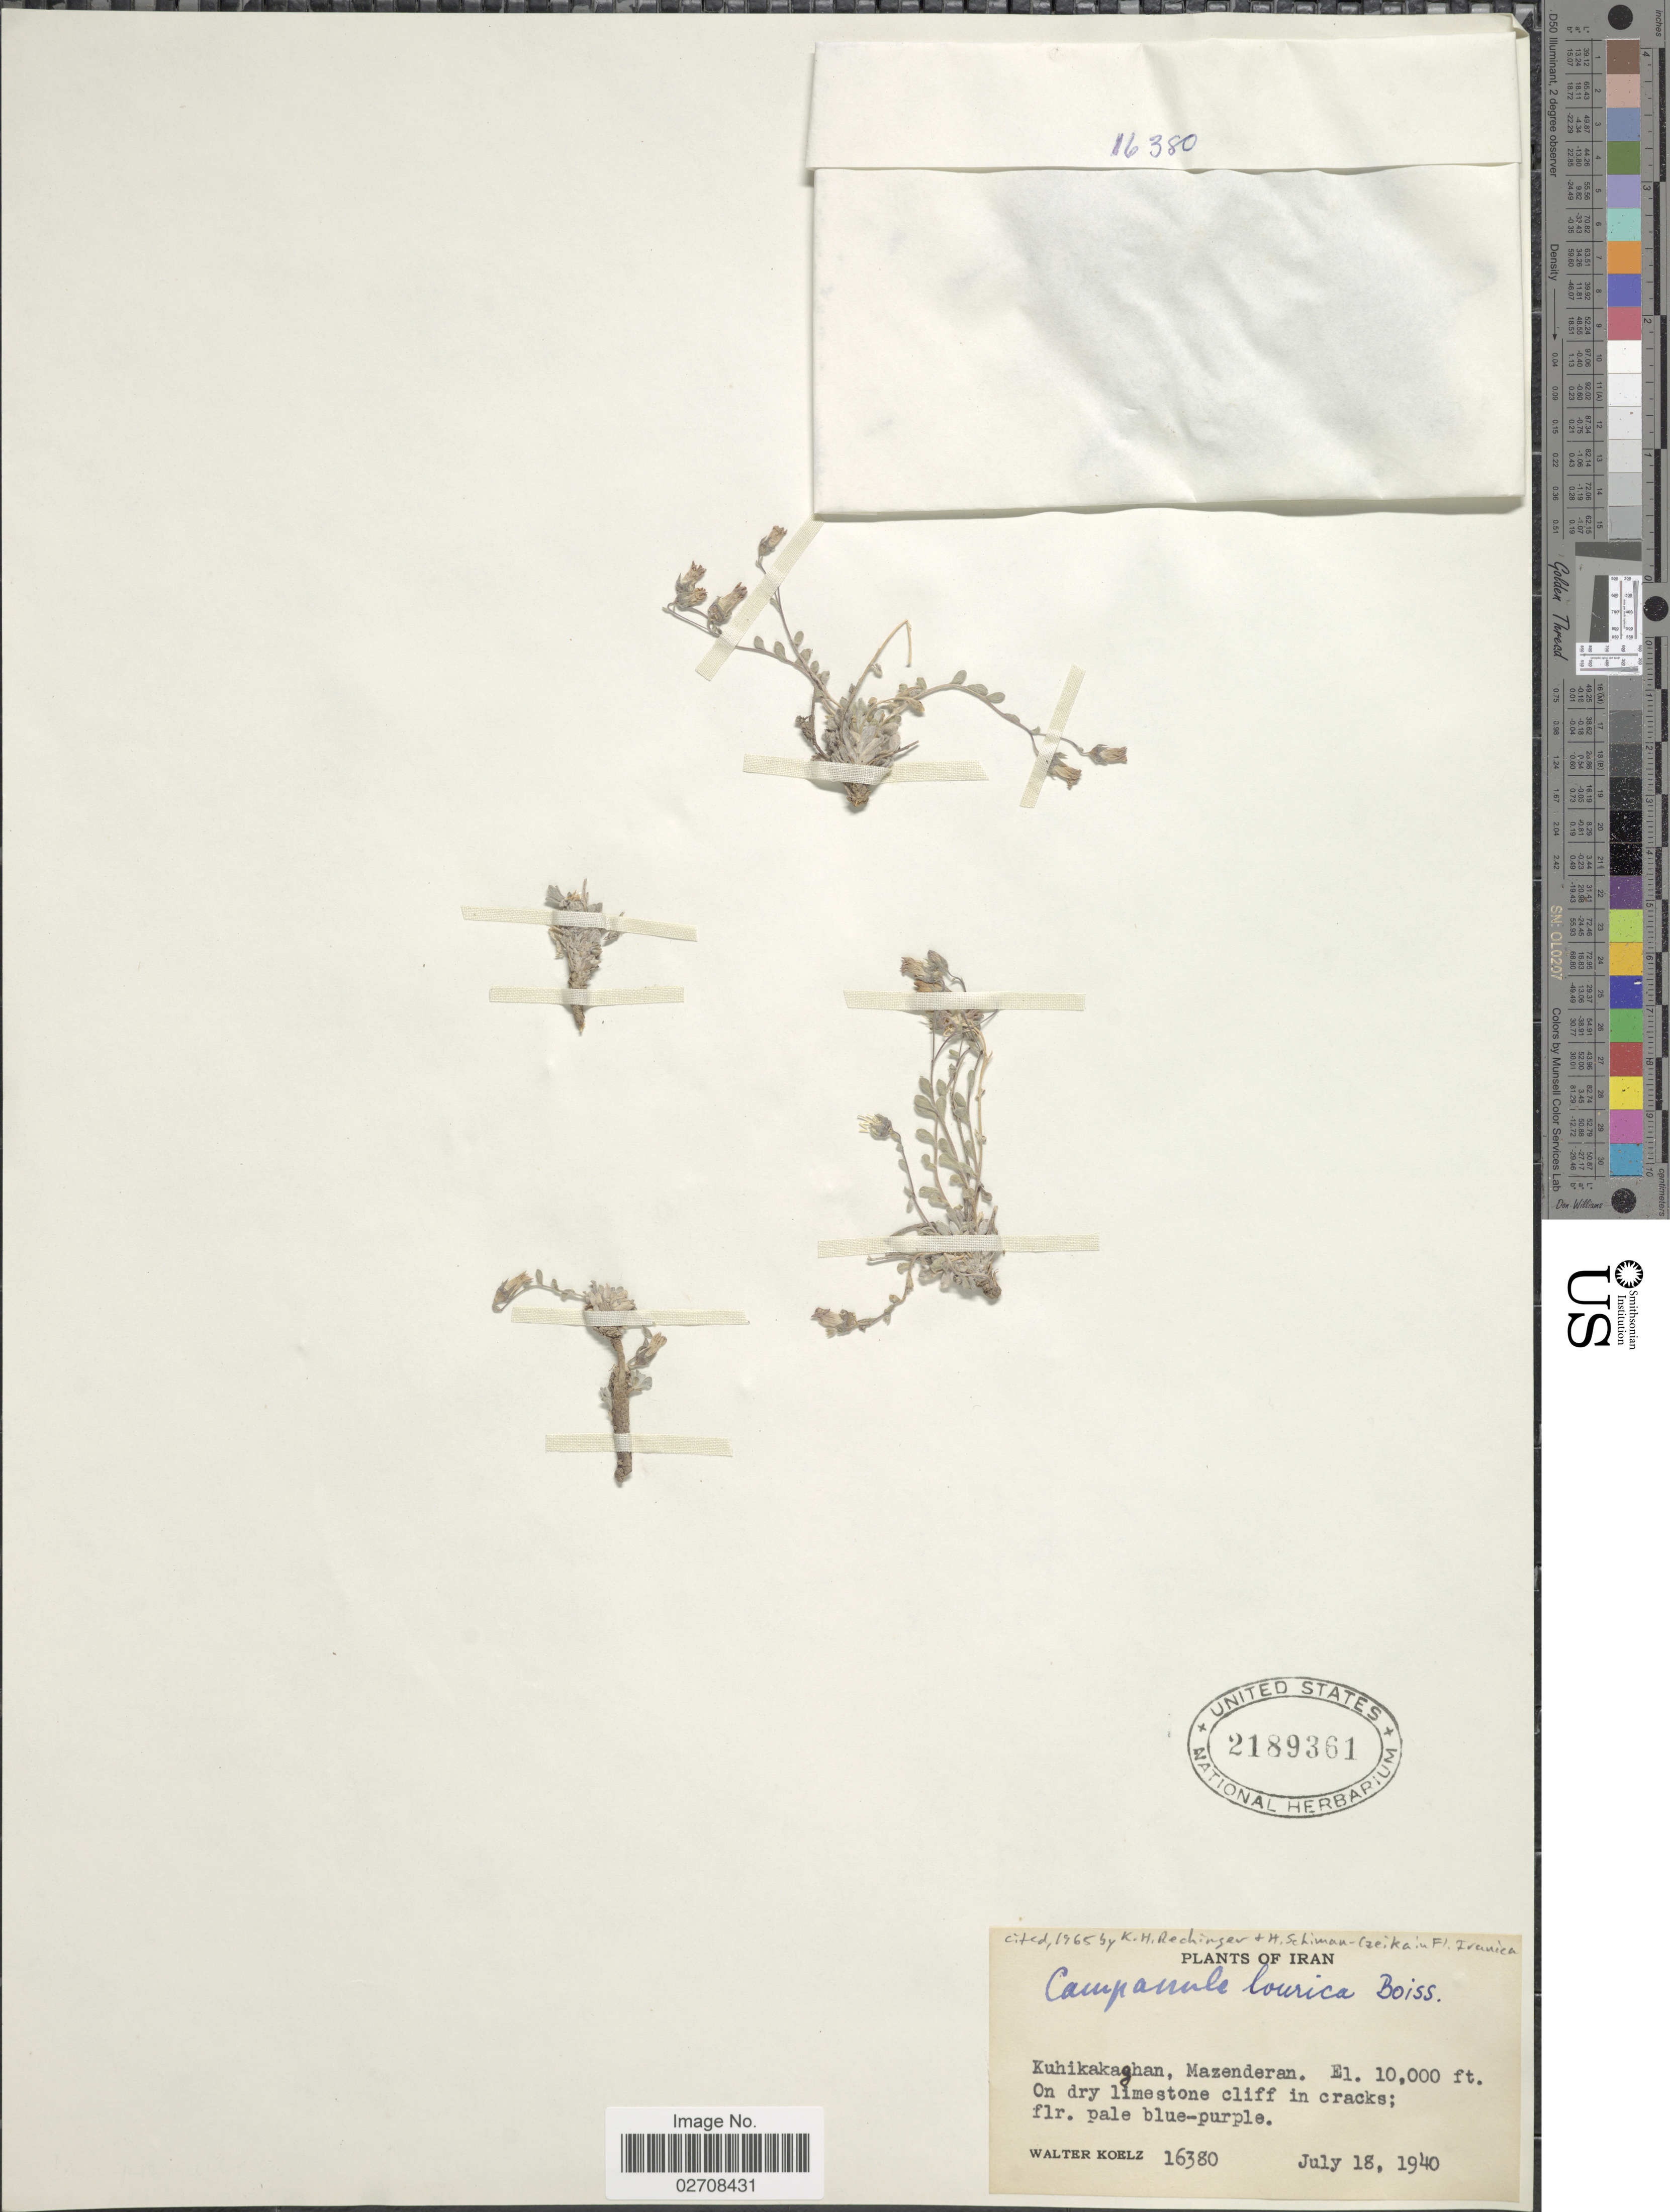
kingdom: Plantae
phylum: Tracheophyta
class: Magnoliopsida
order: Asterales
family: Campanulaceae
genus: Campanula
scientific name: Campanula lourica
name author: Boiss.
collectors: W. N. Koelz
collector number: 16380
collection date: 1940-07-18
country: Iran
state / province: Mazandaran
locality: Kuhikakaghan, Mazenderan.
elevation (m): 3048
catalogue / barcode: US 2189361